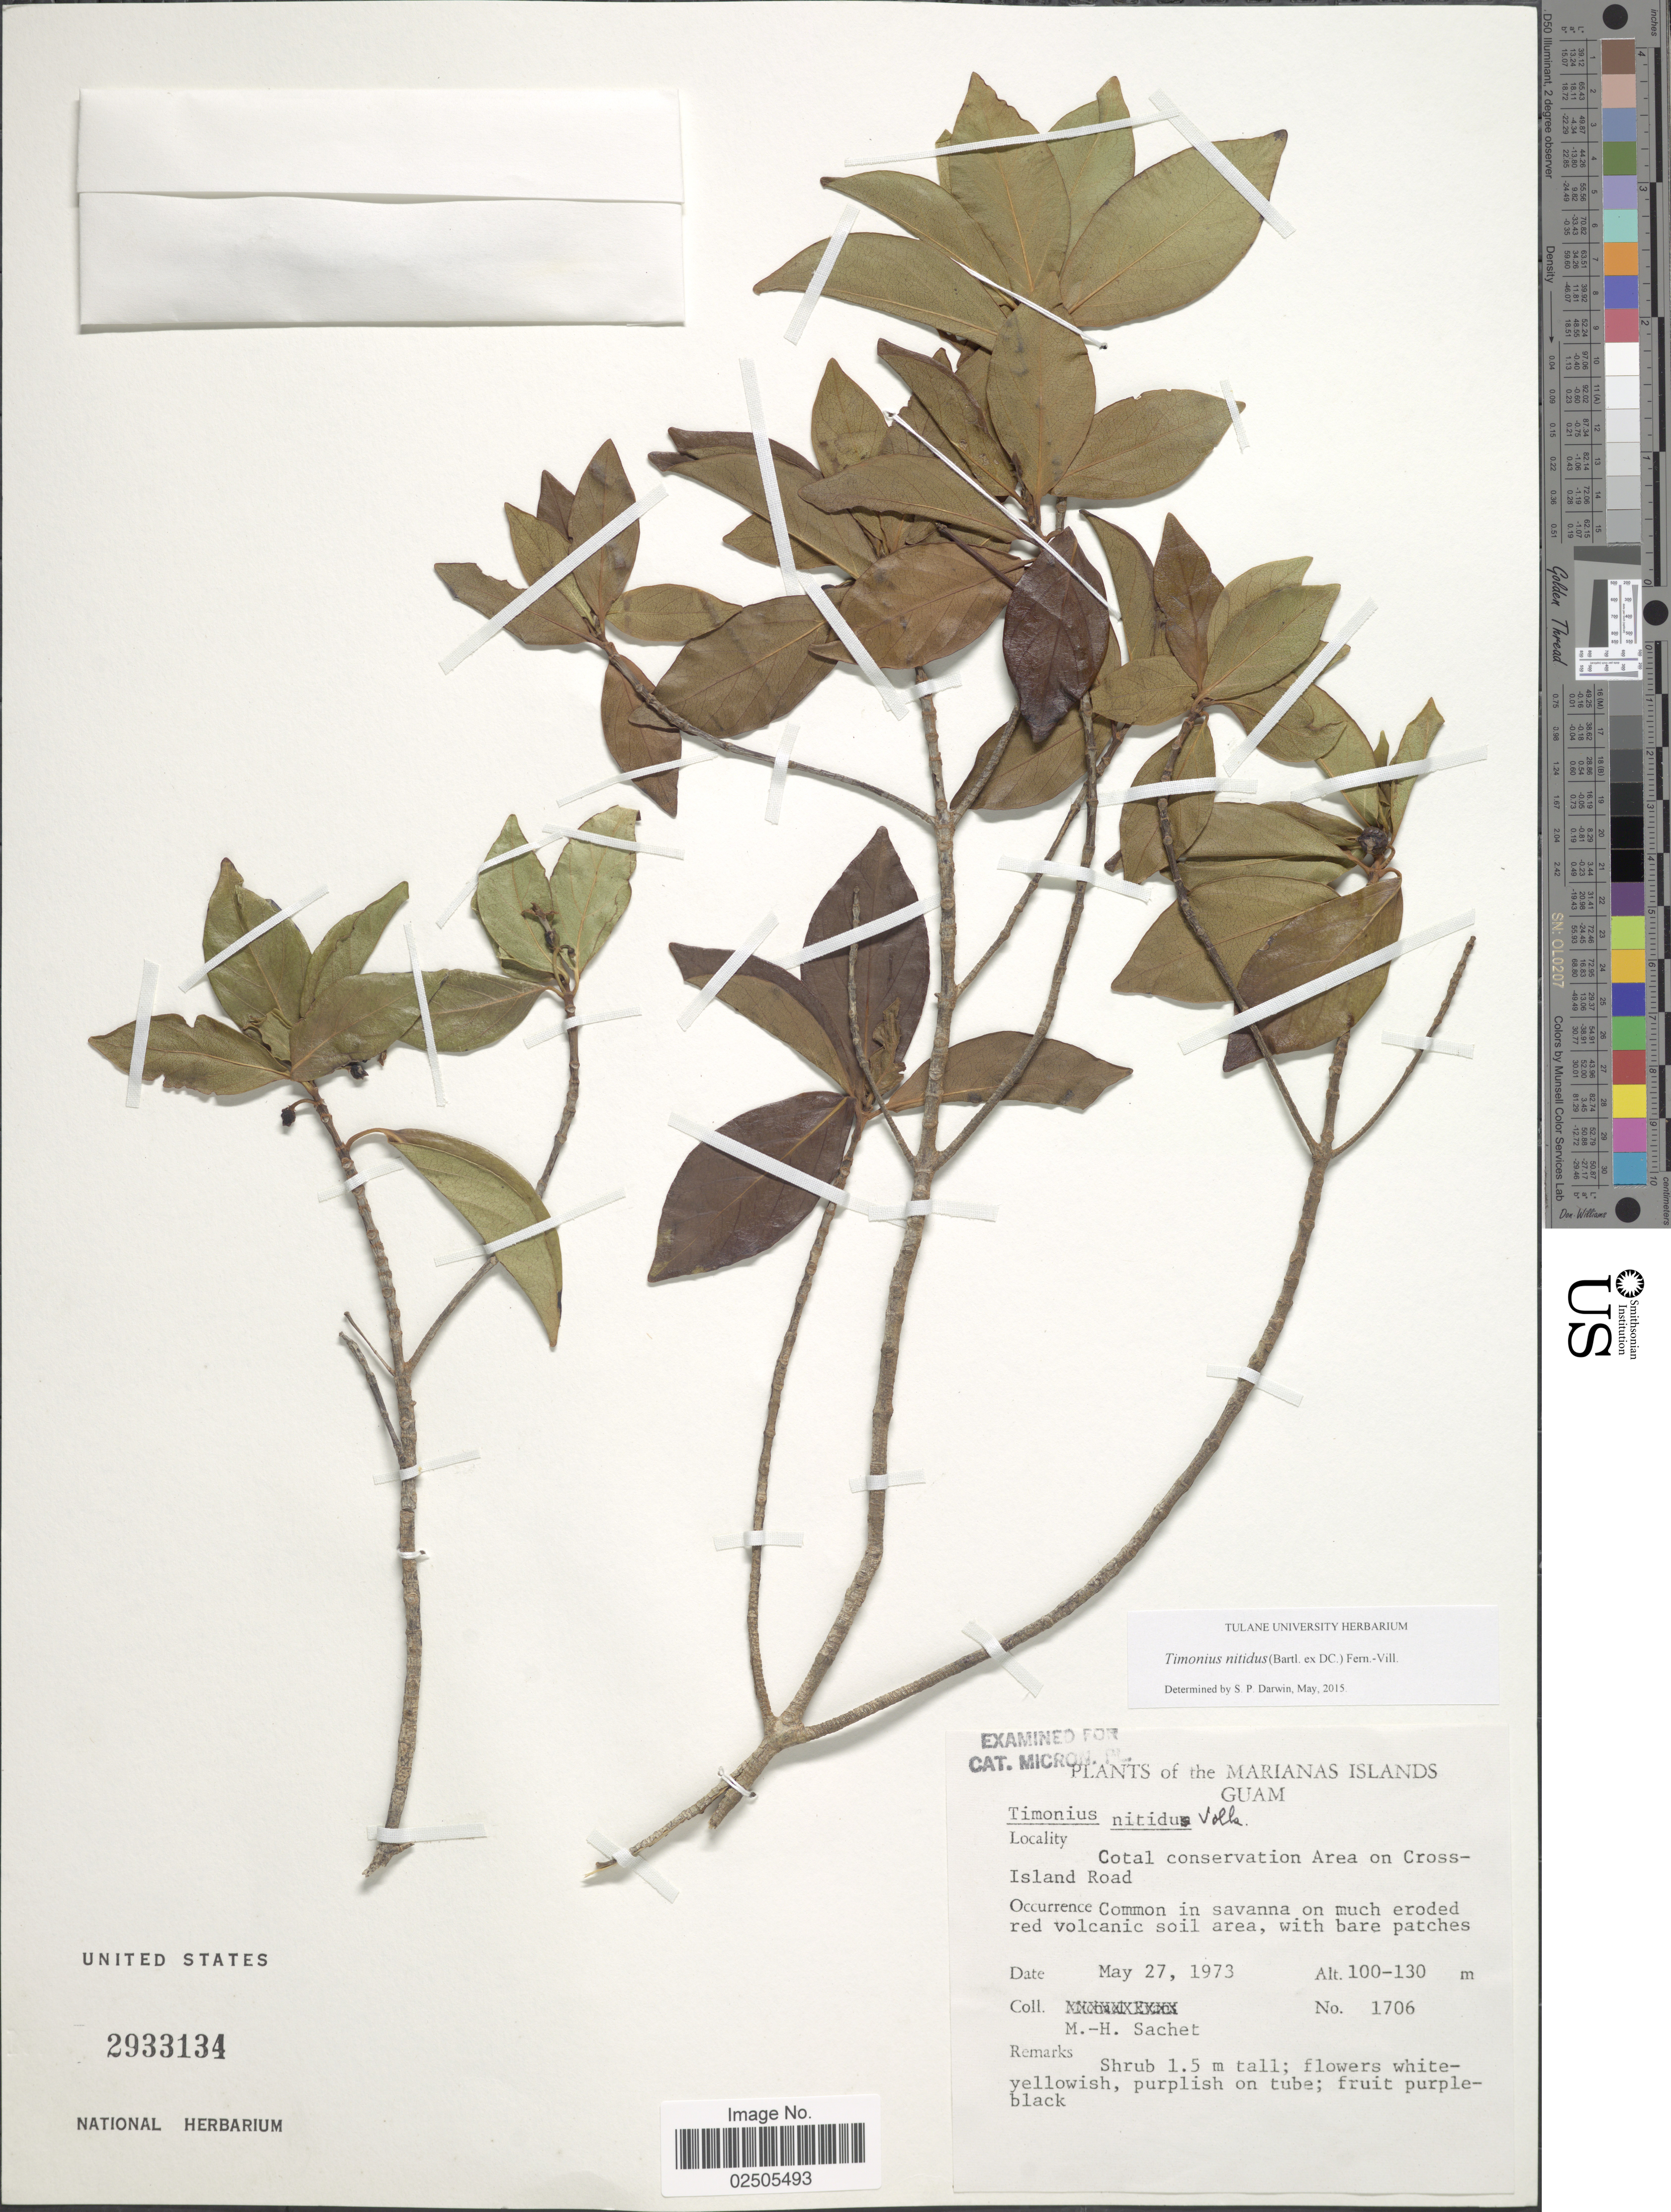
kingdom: Plantae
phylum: Tracheophyta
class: Magnoliopsida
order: Gentianales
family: Rubiaceae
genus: Timonius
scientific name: Timonius nitidus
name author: (Bartl. ex DC.) Fern.-Vill.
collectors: M.-H. Sachet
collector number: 1706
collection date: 1973-05-27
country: Guam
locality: The Marianas Islands, Cotal conservation Area on Cross Island Road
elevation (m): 100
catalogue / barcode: US 2933134